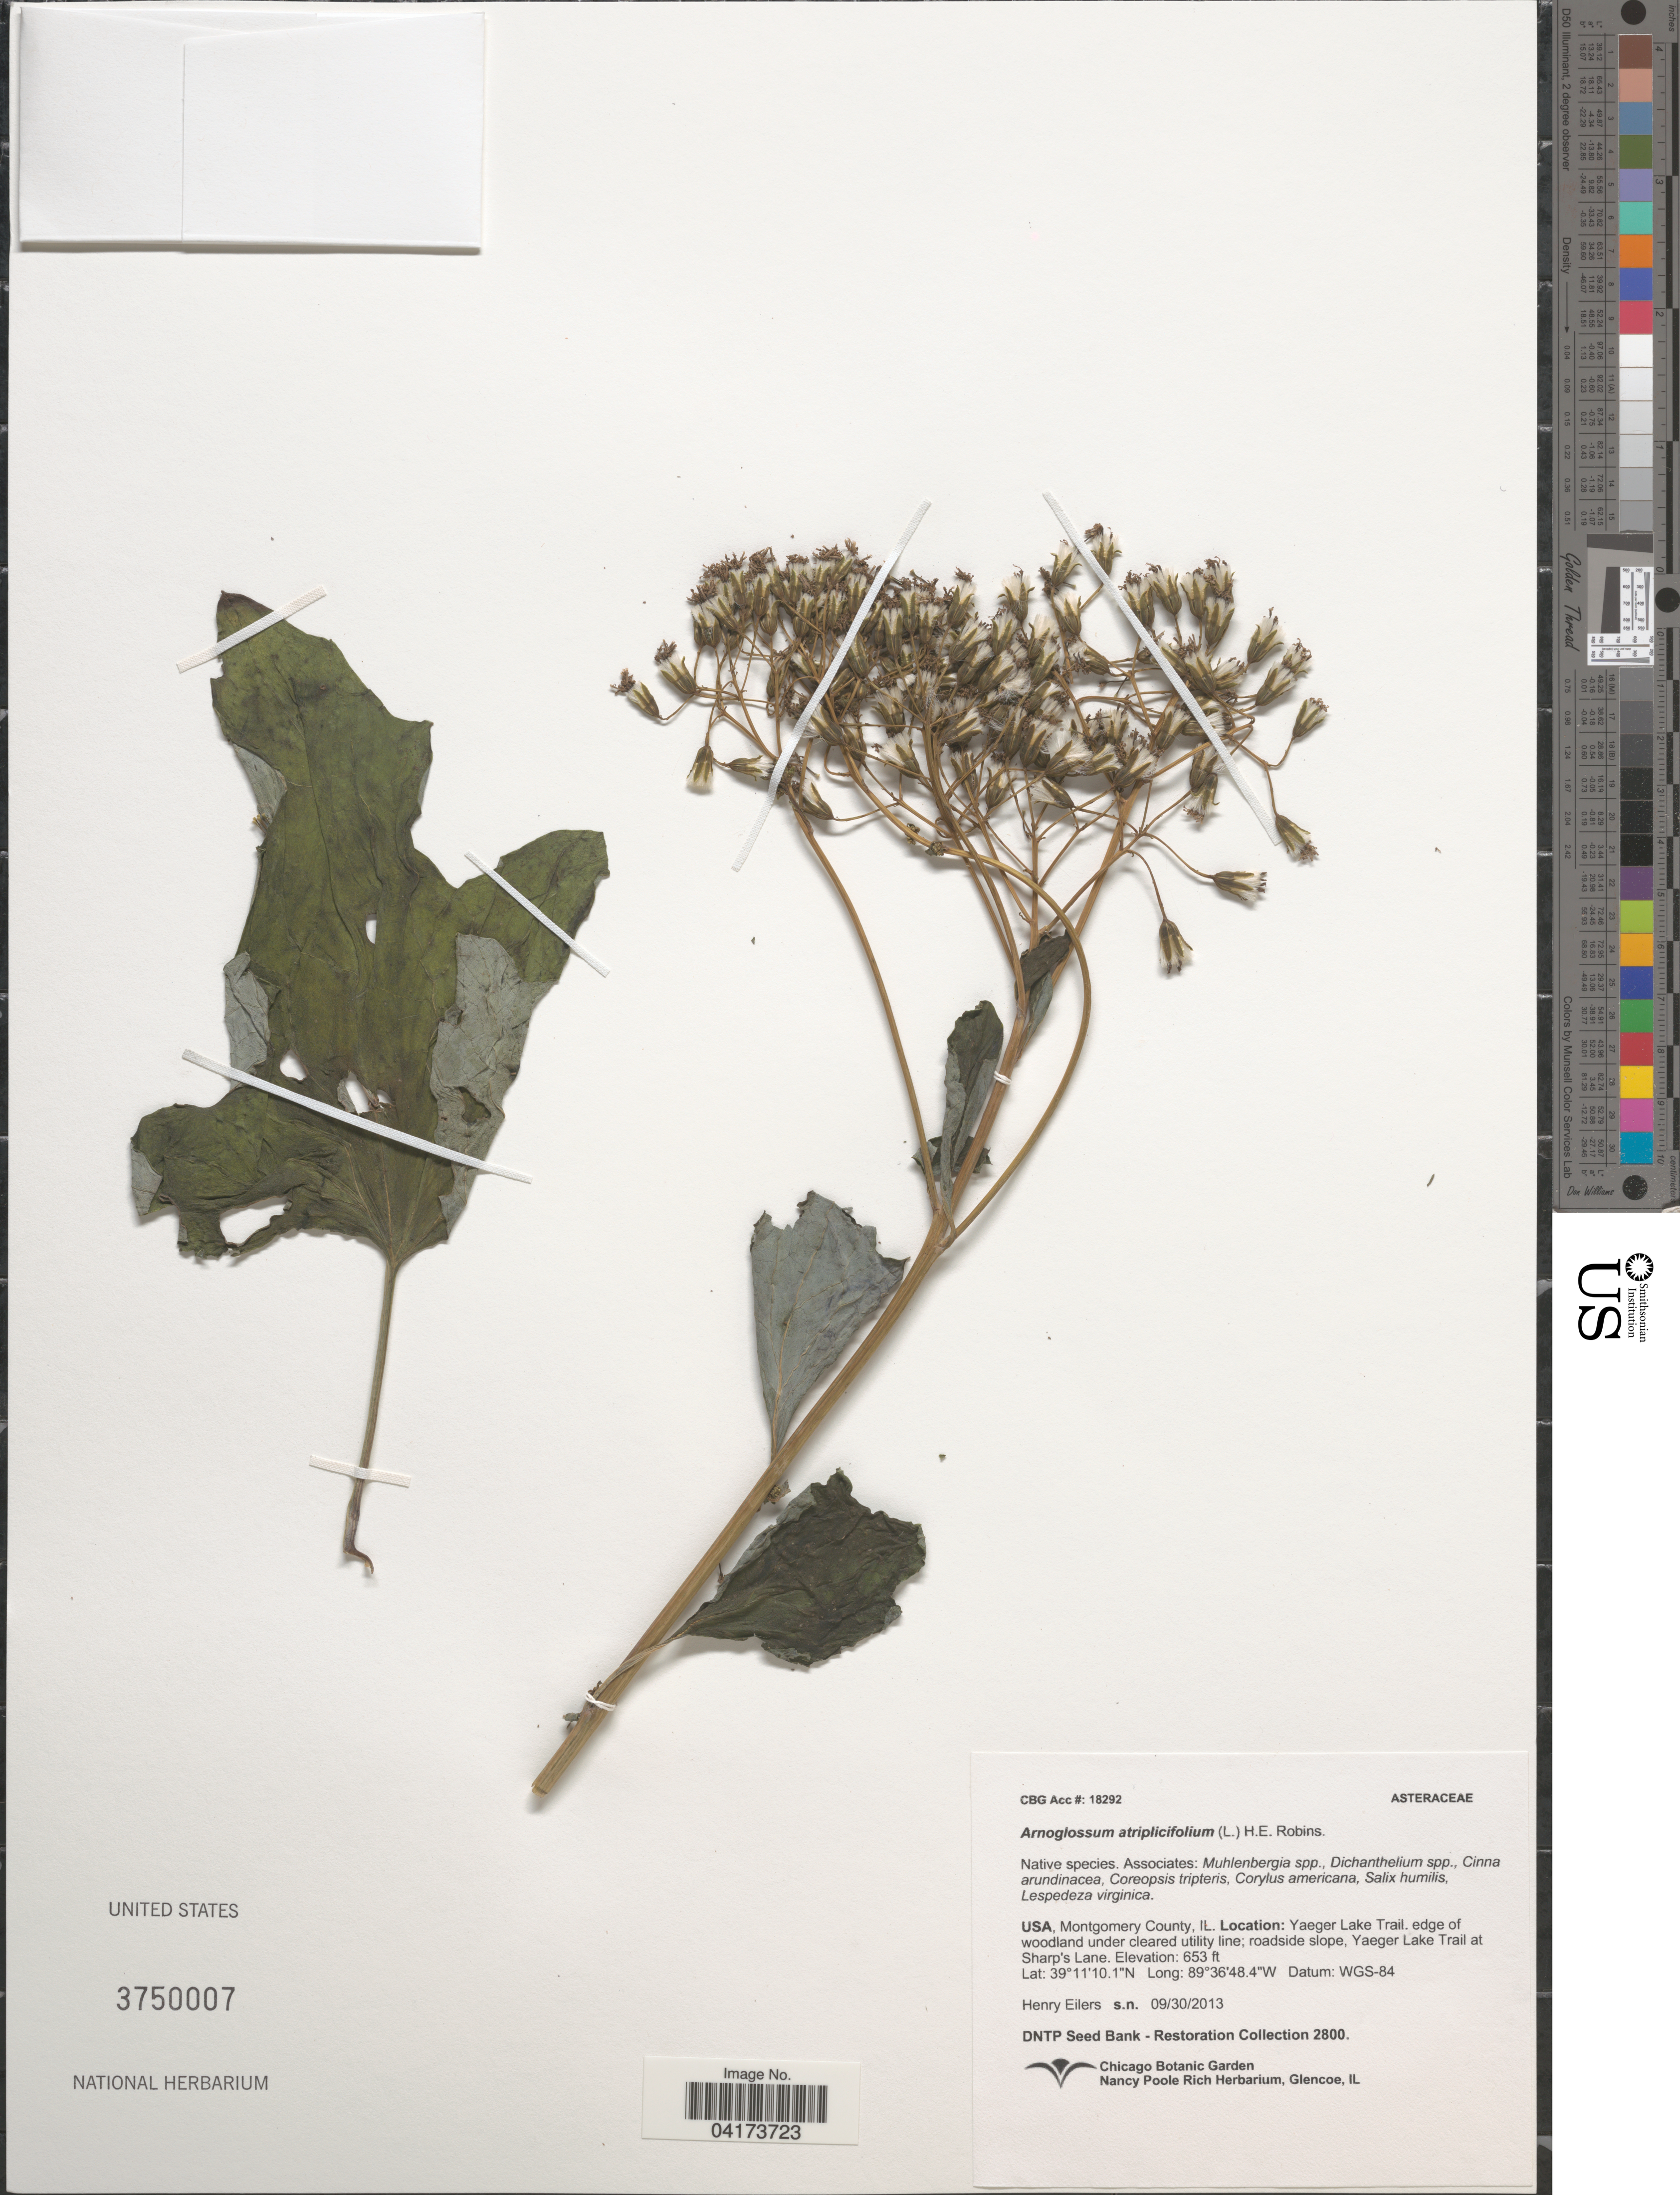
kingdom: Plantae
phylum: Tracheophyta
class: Magnoliopsida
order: Asterales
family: Asteraceae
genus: Arnoglossum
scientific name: Arnoglossum atriplicifolium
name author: (L.) H. Rob.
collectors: H. Eilers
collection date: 2013-09-30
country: United States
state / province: Illinois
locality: Montgomery County. Yaeger Lake Trail. edge of woodland under cleared utility line; roadside slope, Yaeger Lake Trail at Sharp's Lane.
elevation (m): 199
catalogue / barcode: US 3750007